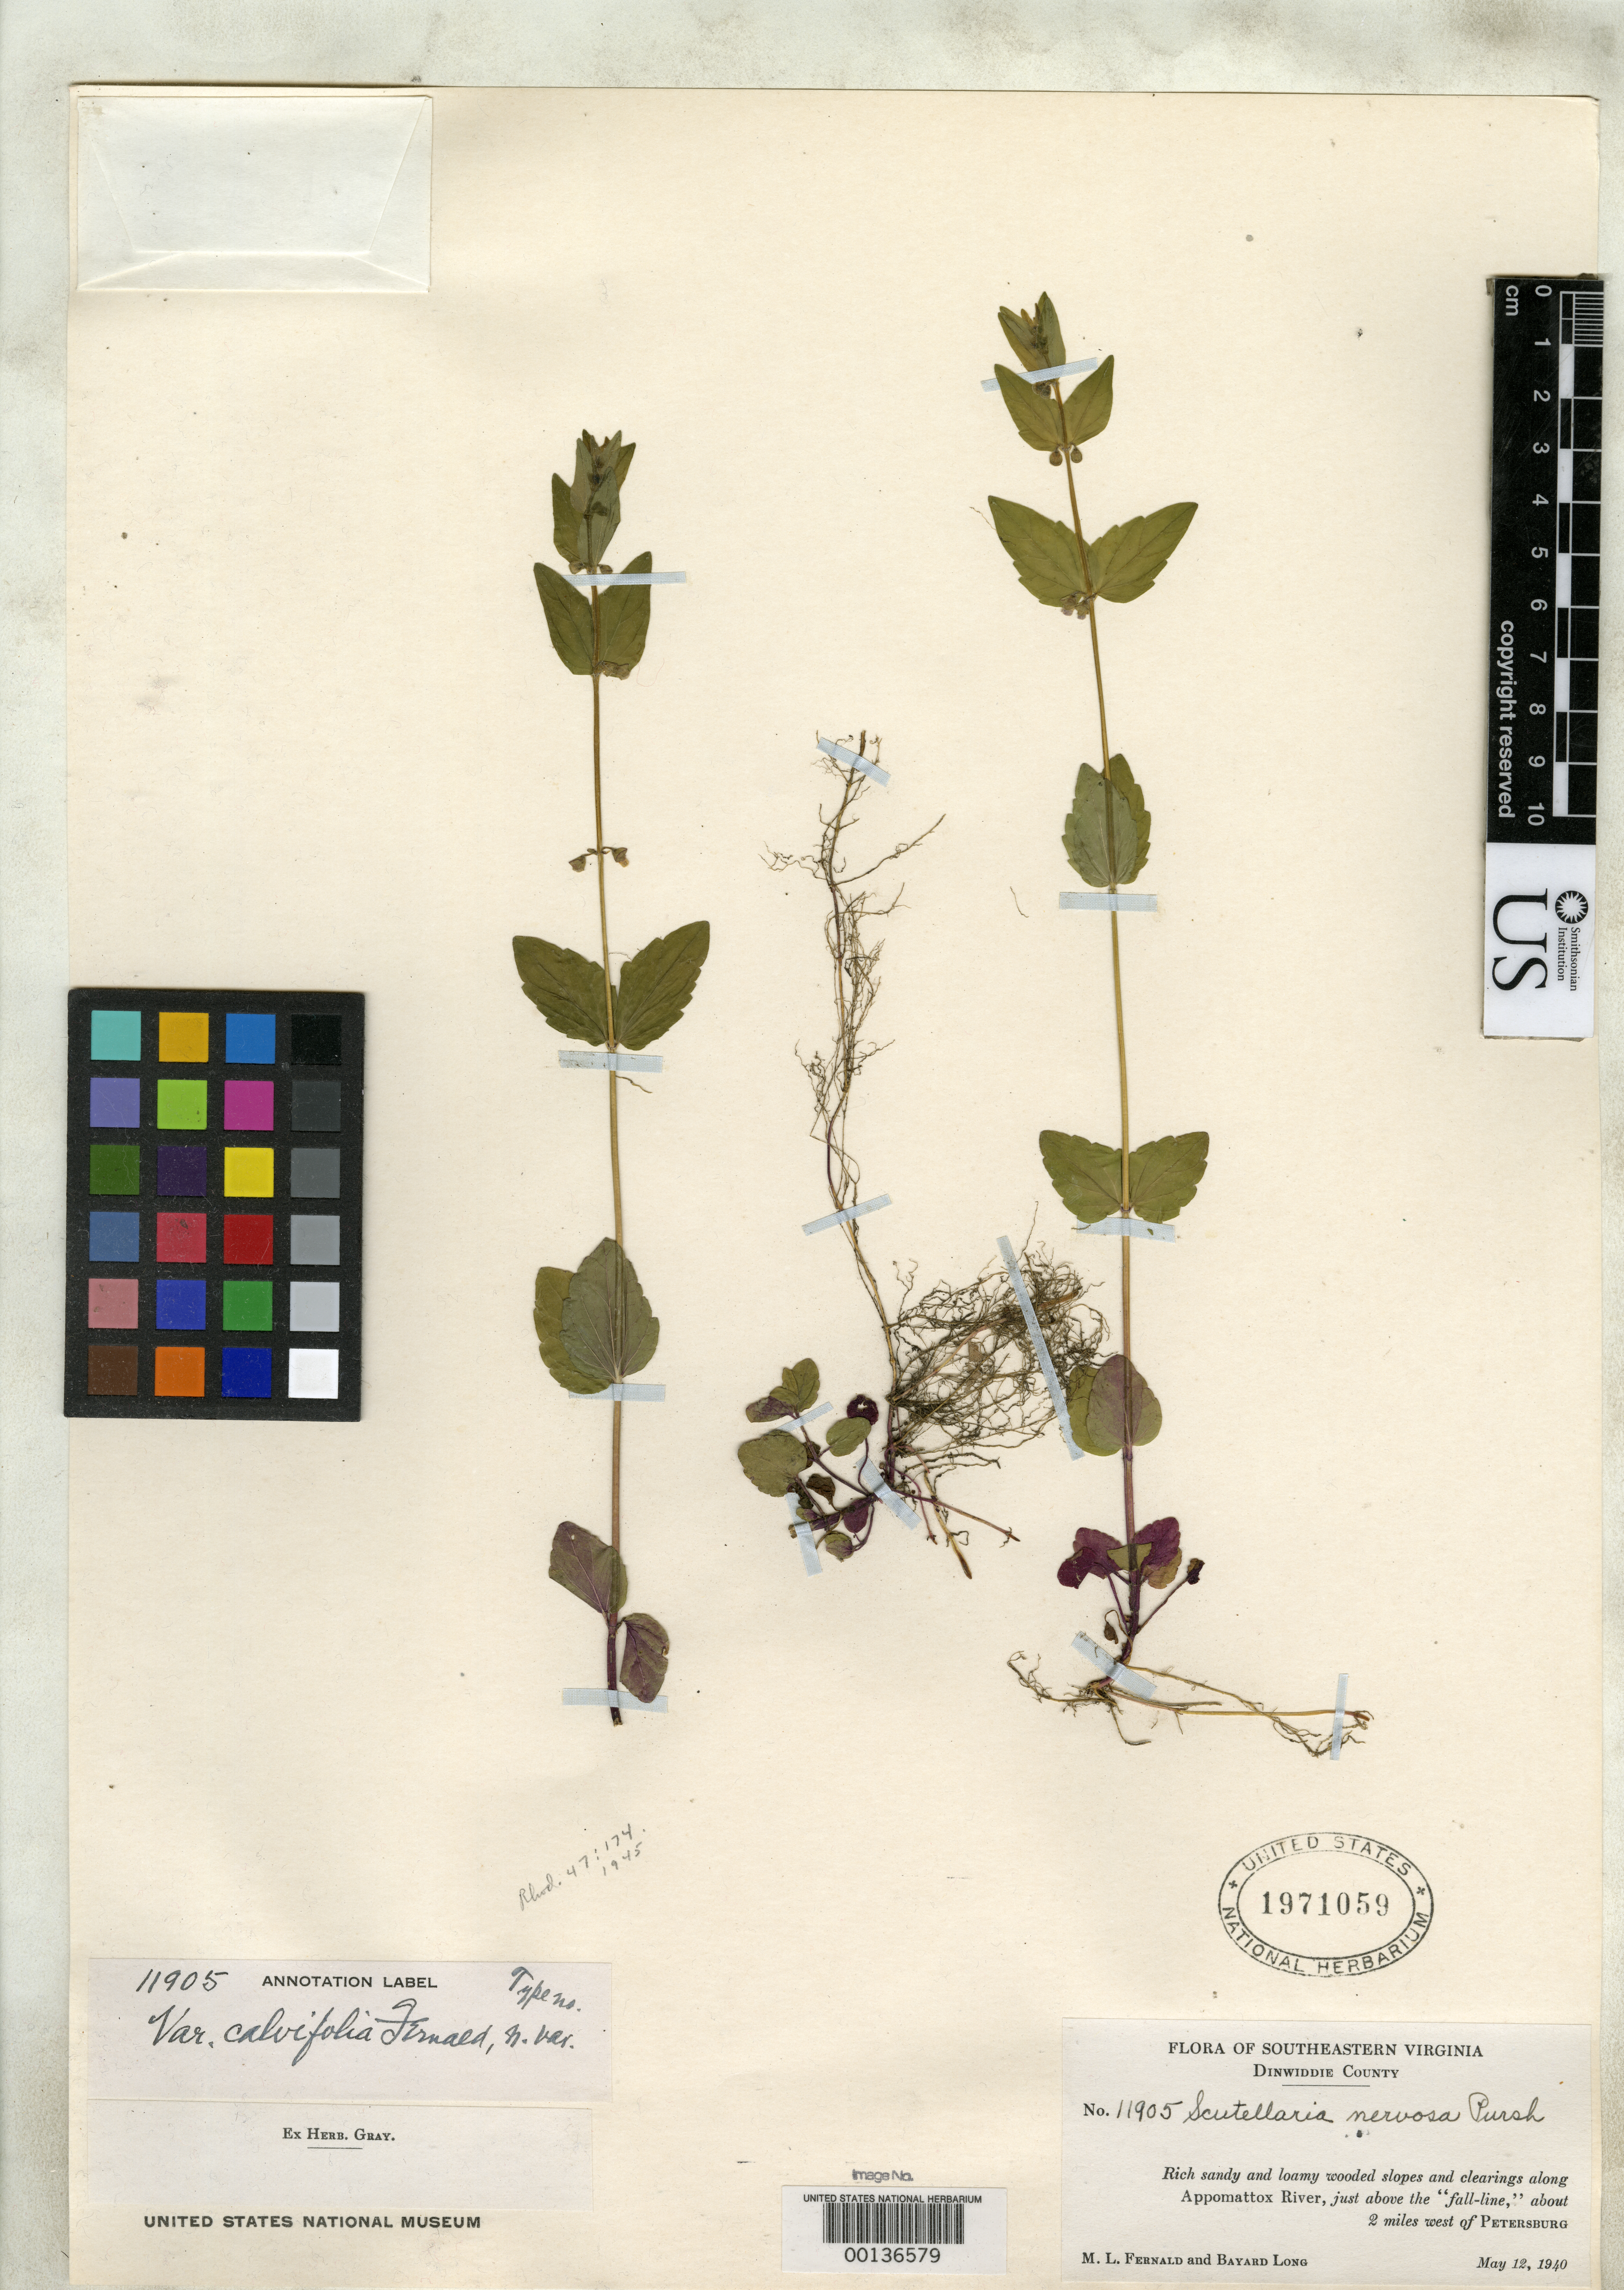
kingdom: Plantae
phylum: Tracheophyta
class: Magnoliopsida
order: Lamiales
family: Lamiaceae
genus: Scutellaria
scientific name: Scutellaria nervosa var. calvifolia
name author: Fernald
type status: Isotype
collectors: M. L. Fernald & B. H. Long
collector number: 11905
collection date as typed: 12 May 1940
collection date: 1940-05-12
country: United States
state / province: Virginia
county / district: City of Petersburg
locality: Petersburg.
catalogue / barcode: US 1971059